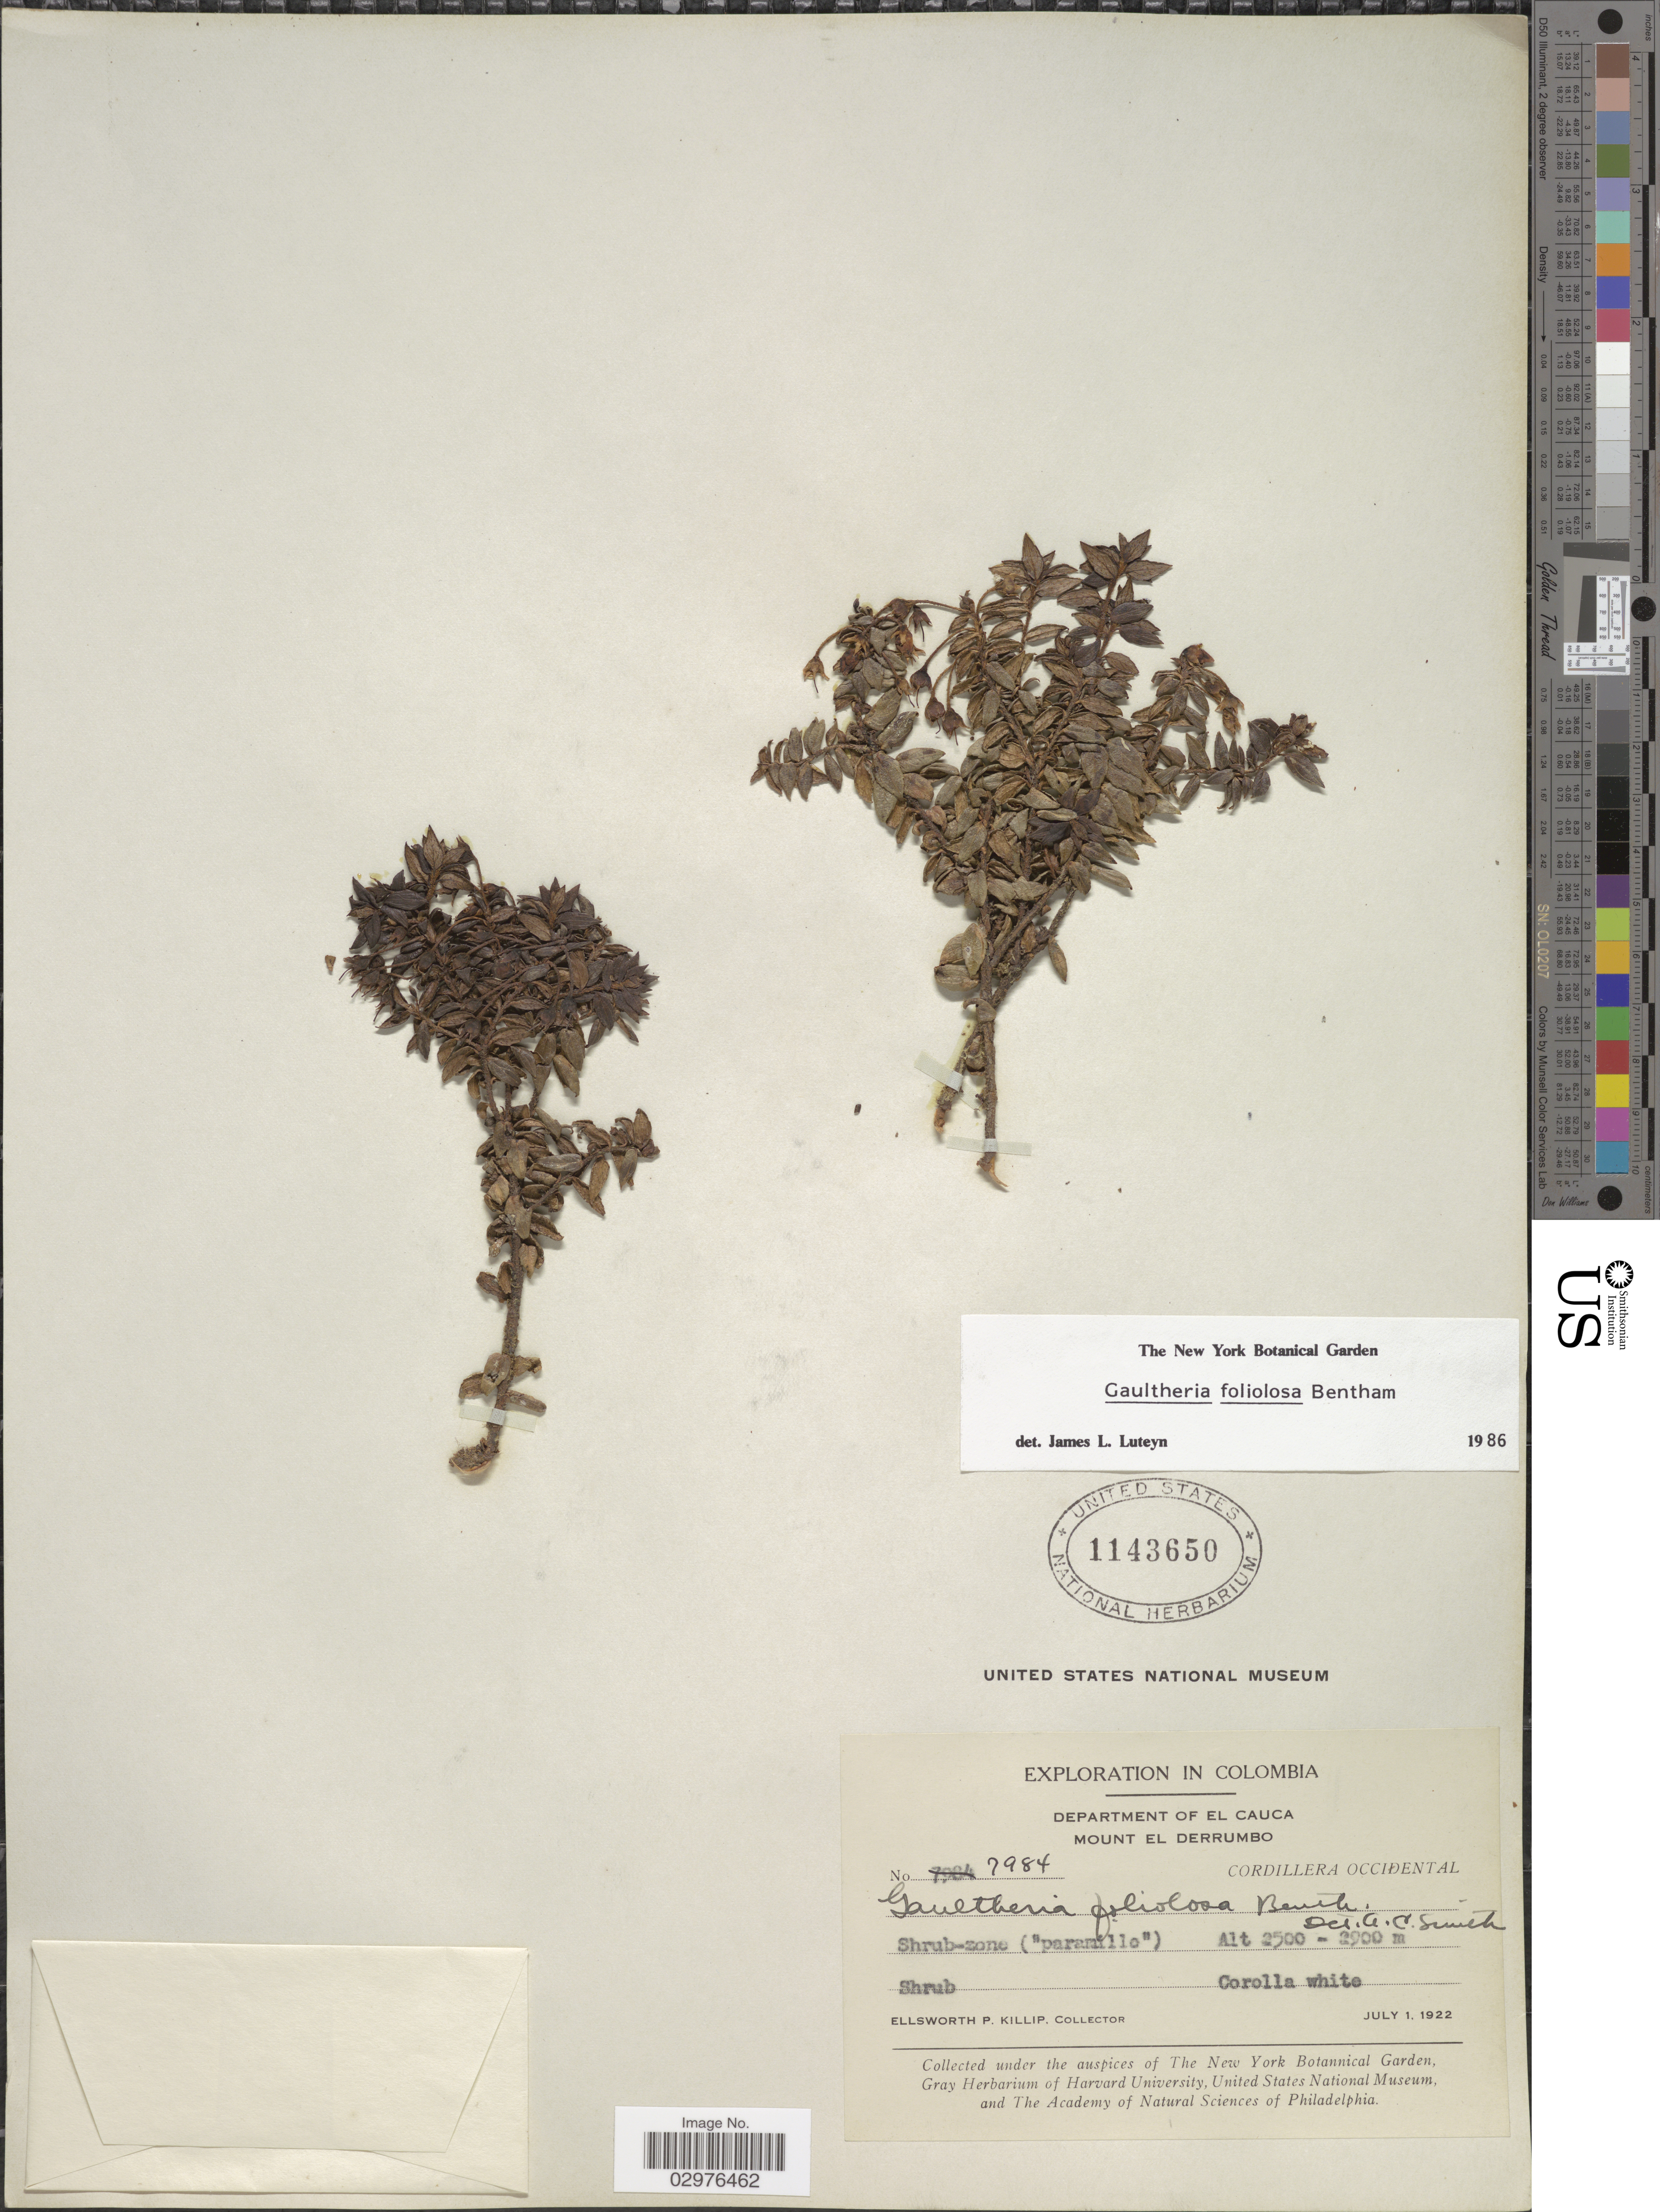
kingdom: Plantae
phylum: Tracheophyta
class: Magnoliopsida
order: Ericales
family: Ericaceae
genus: Gaultheria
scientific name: Gaultheria foliolosa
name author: Benth.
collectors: E. P. Killip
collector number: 7984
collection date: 1922-07-01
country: Colombia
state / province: Cauca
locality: Department of El Cauca. Mount El Derrumbo. Cordillera Occidental.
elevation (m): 2500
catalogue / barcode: US 1143650